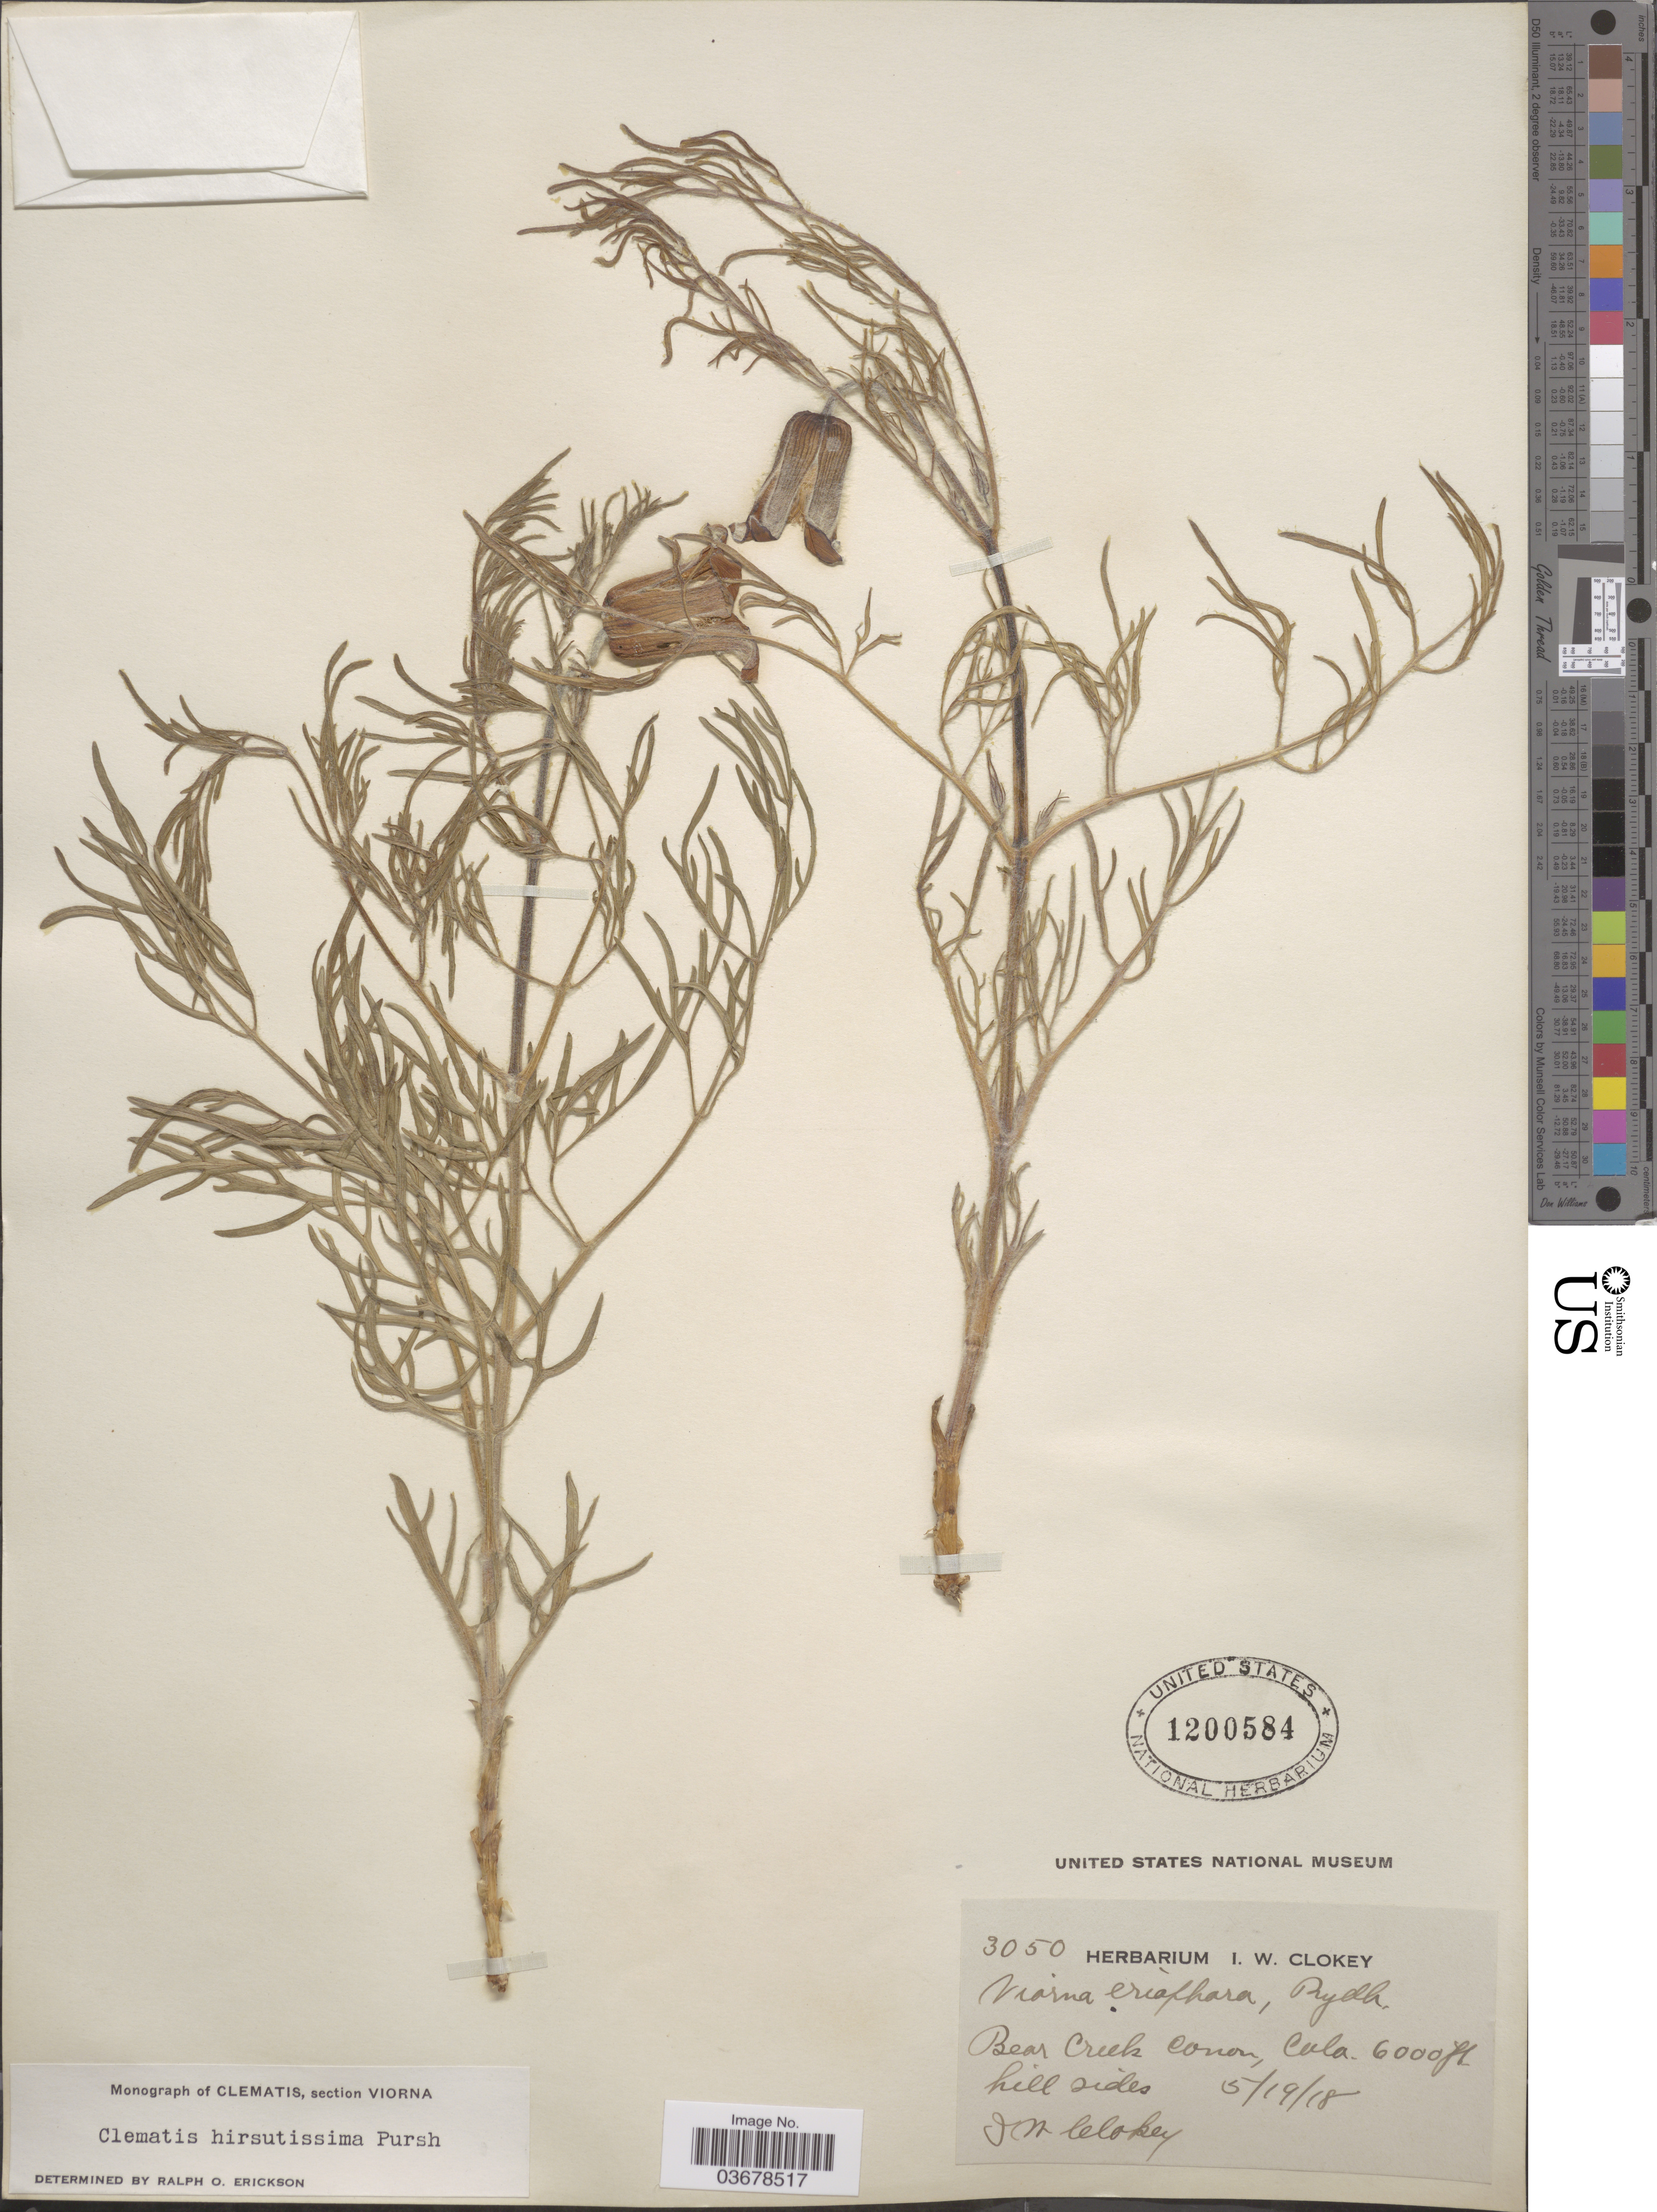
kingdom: Plantae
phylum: Tracheophyta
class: Magnoliopsida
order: Ranunculales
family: Ranunculaceae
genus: Clematis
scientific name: Clematis viorna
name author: L.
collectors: I. W. Clokey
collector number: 3050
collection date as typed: Transcribed d/m/y: 19/5/18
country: United States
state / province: Colorado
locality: Bear Creek Canon. Hill sides.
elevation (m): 1829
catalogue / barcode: US 1200584